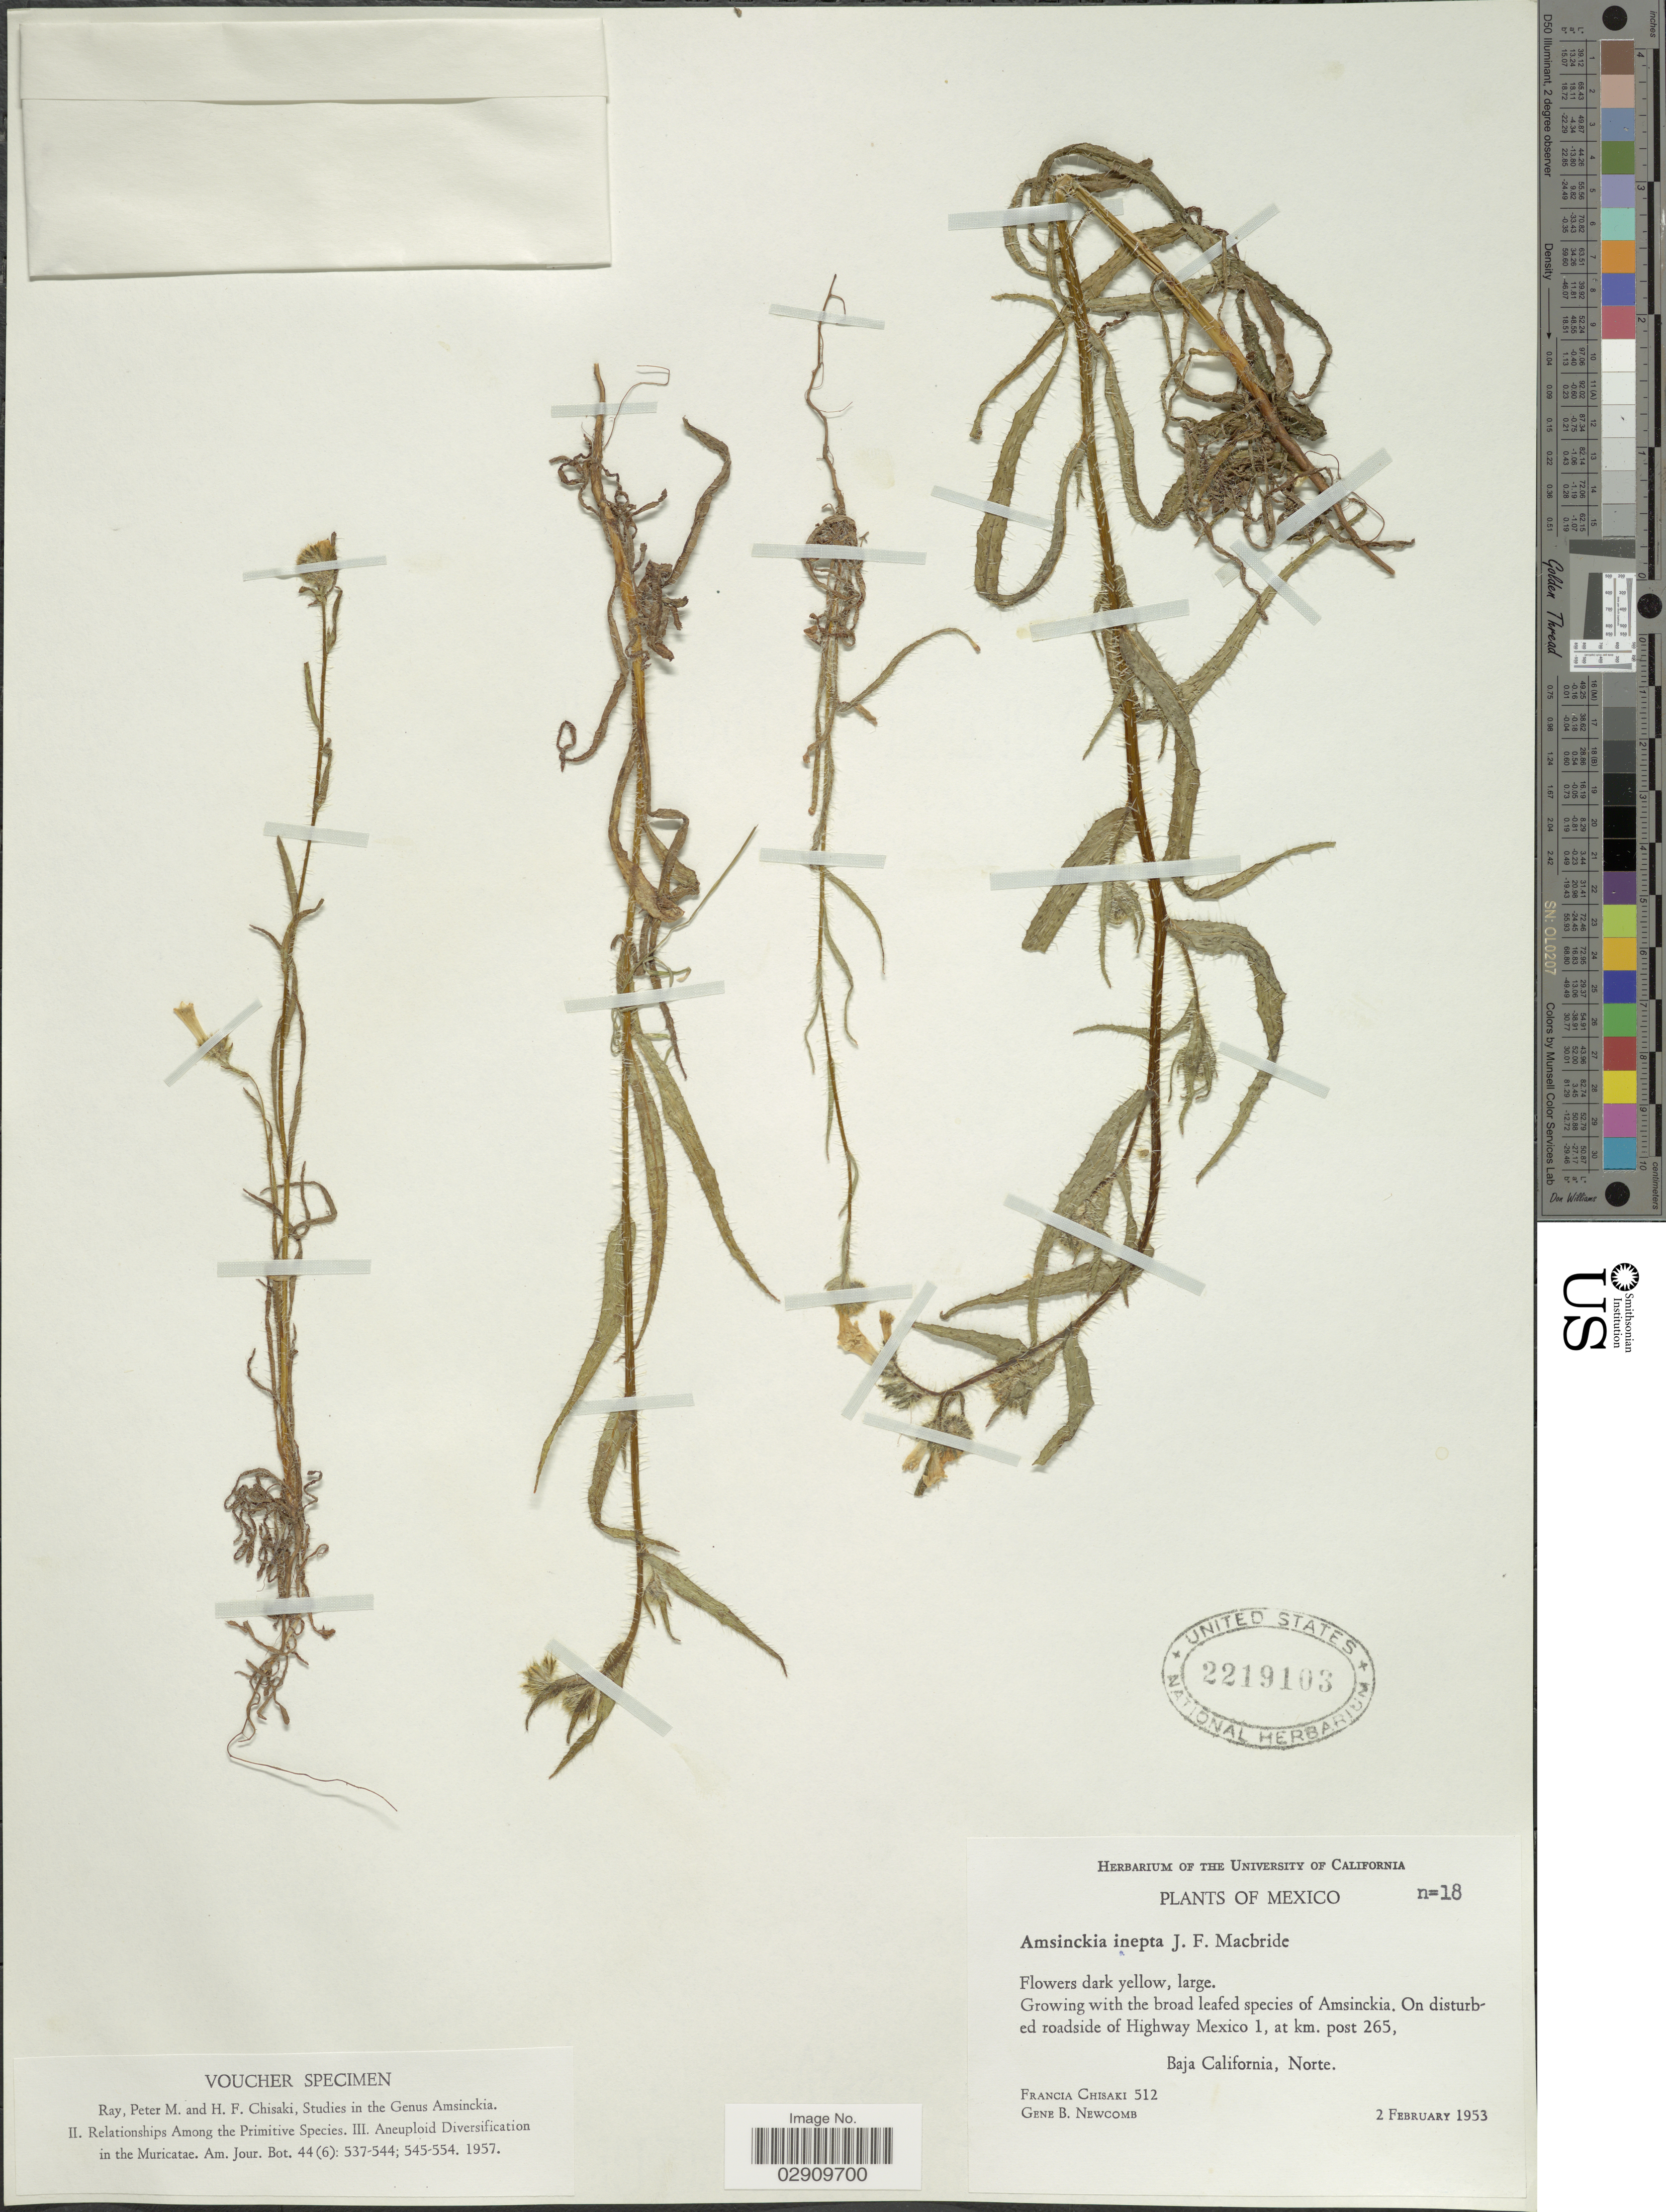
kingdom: Plantae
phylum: Tracheophyta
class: Magnoliopsida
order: Boraginales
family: Boraginaceae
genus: Amsinckia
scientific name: Amsinckia inepta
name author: J.F. Macbr.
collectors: F. Chisaki & G. B. Newcomb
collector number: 18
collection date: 1953-02-02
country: Mexico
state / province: Baja California Norte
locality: On disturbed roadside of Highway Mexico 1, at km. post 265, Baja California, Norte.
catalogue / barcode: US 2219103